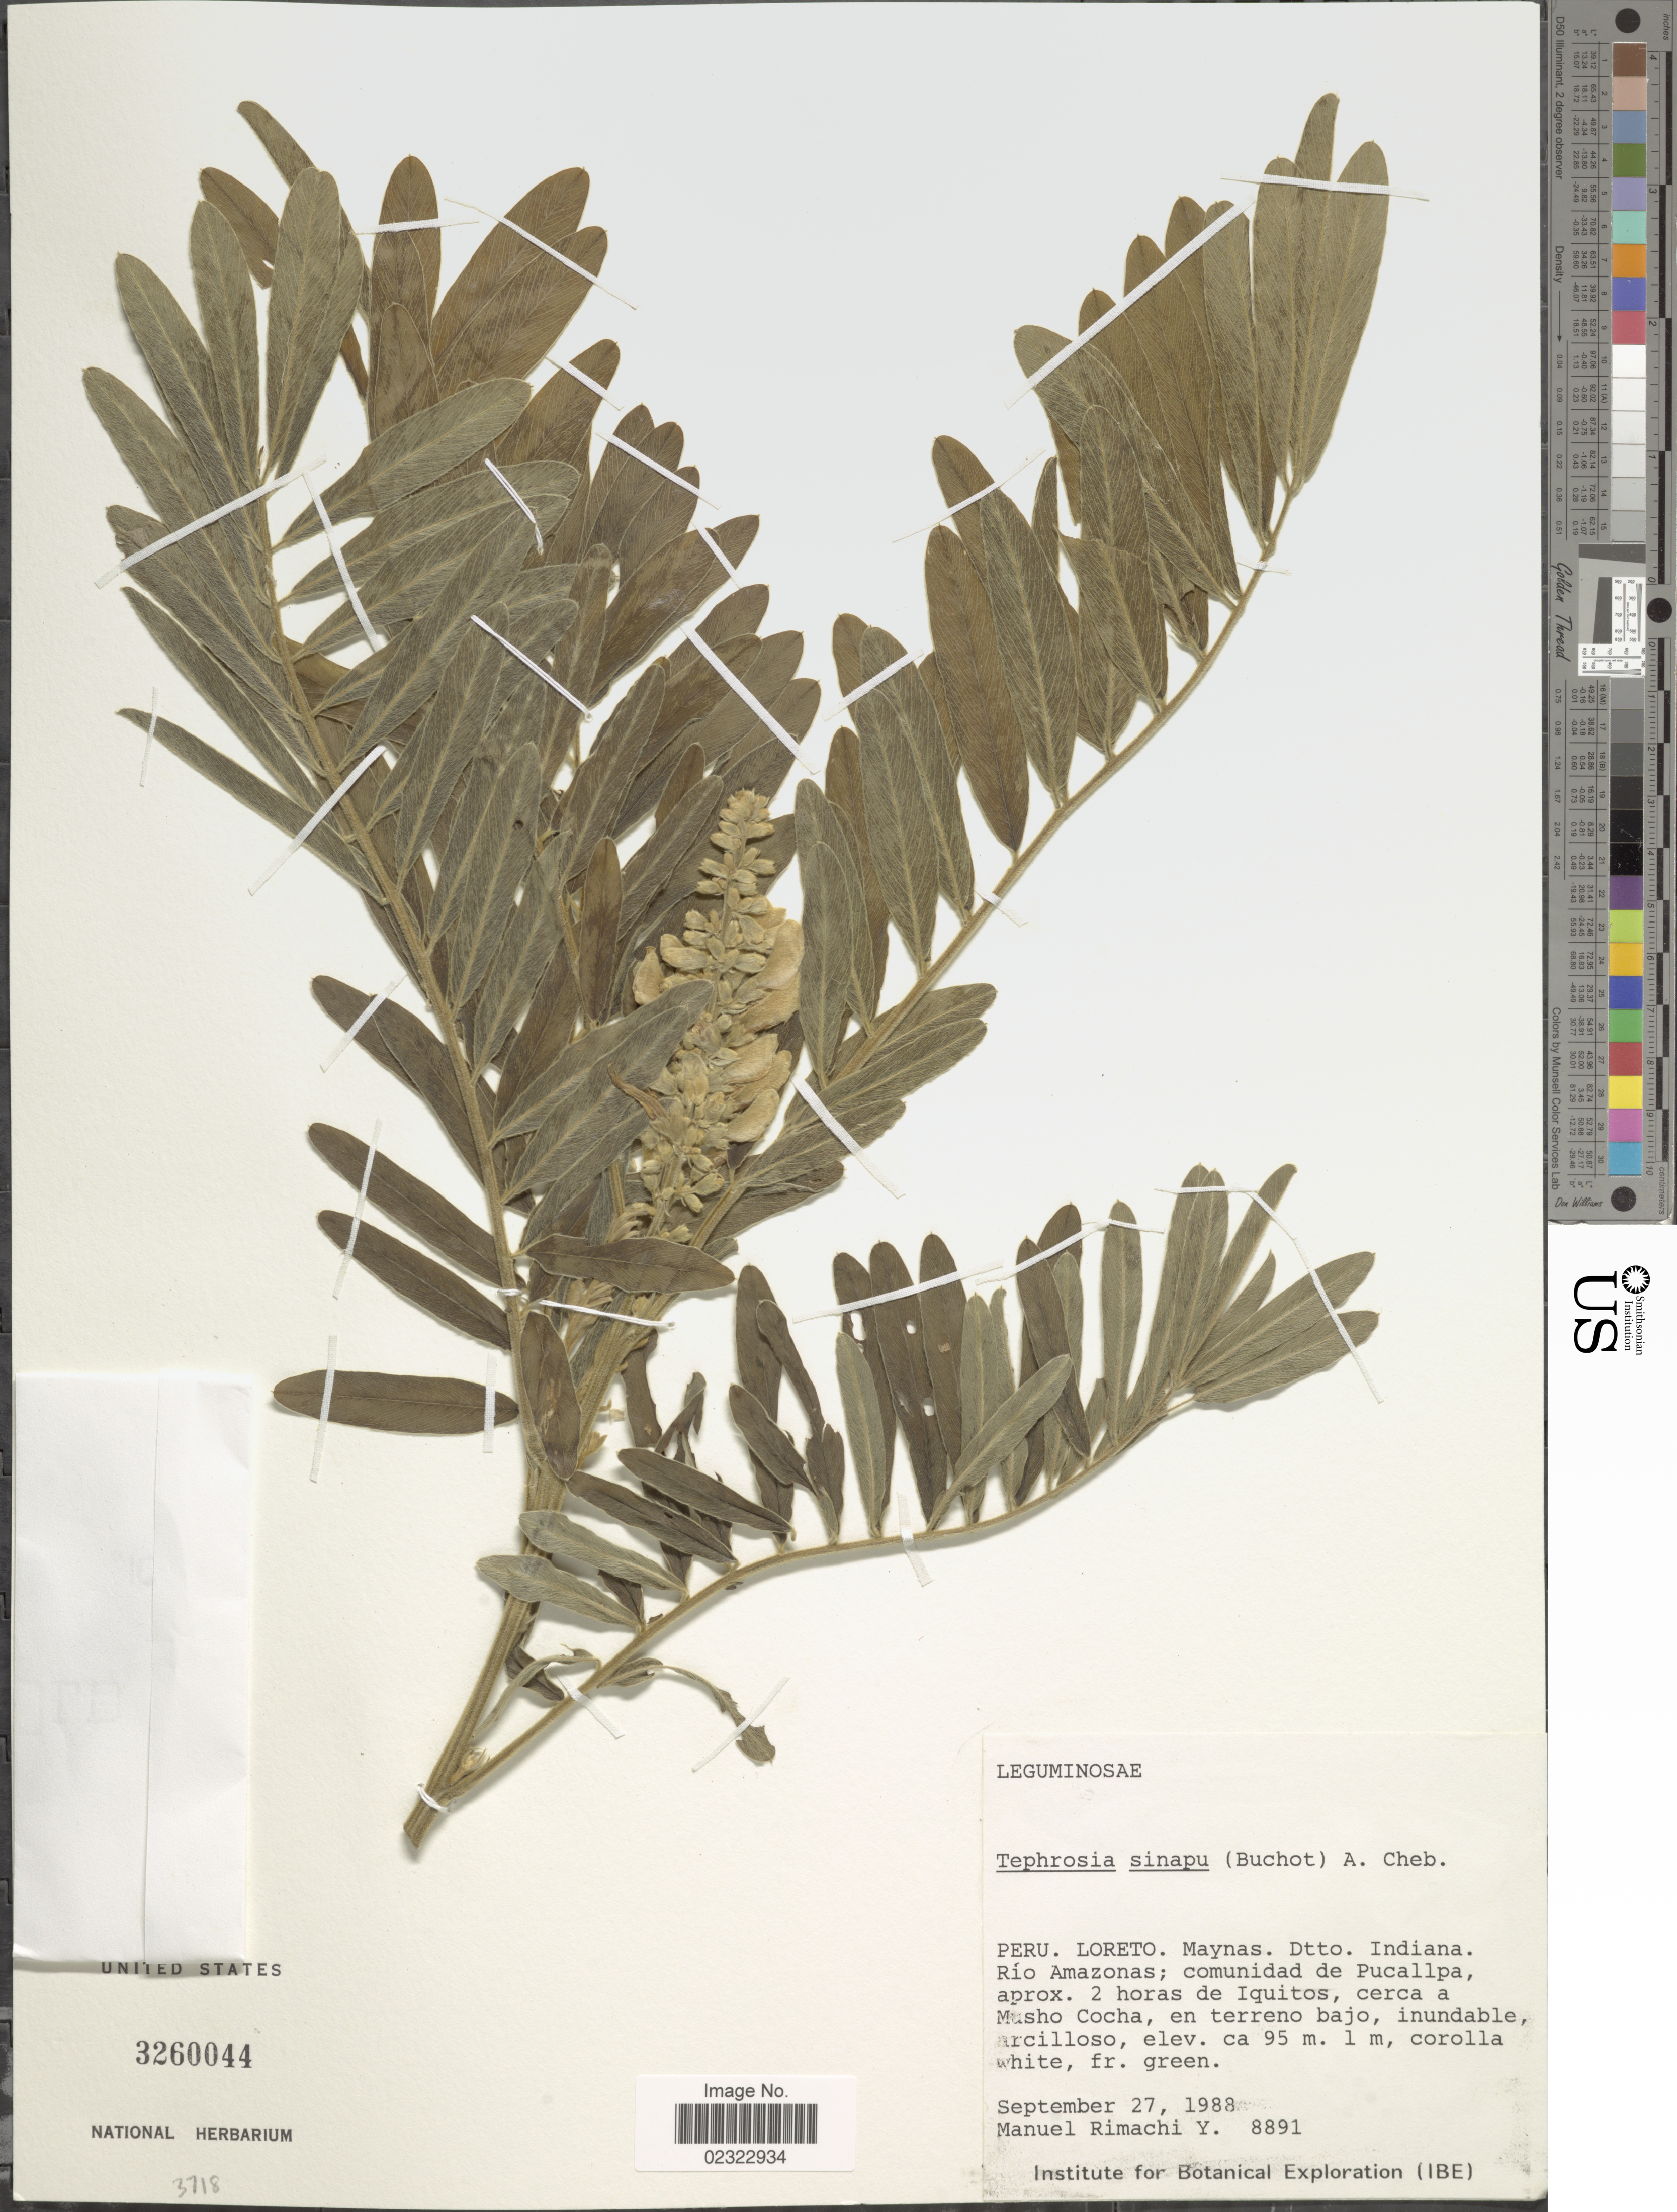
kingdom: Plantae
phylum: Tracheophyta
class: Magnoliopsida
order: Fabales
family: Fabaceae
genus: Tephrosia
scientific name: Tephrosia sinapou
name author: (Buc'hoz) A. Chev.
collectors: M. Rimachi Y.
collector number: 8891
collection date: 1988-09-27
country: Peru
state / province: Loreto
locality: Peru, Loreto, maynas, Dtto. Indiana, Rio Amazonas; comunidad de Pucallpa, aprox. 2 horas de Iquitos cerca a Musho Cocha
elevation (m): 95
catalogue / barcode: US 3260044